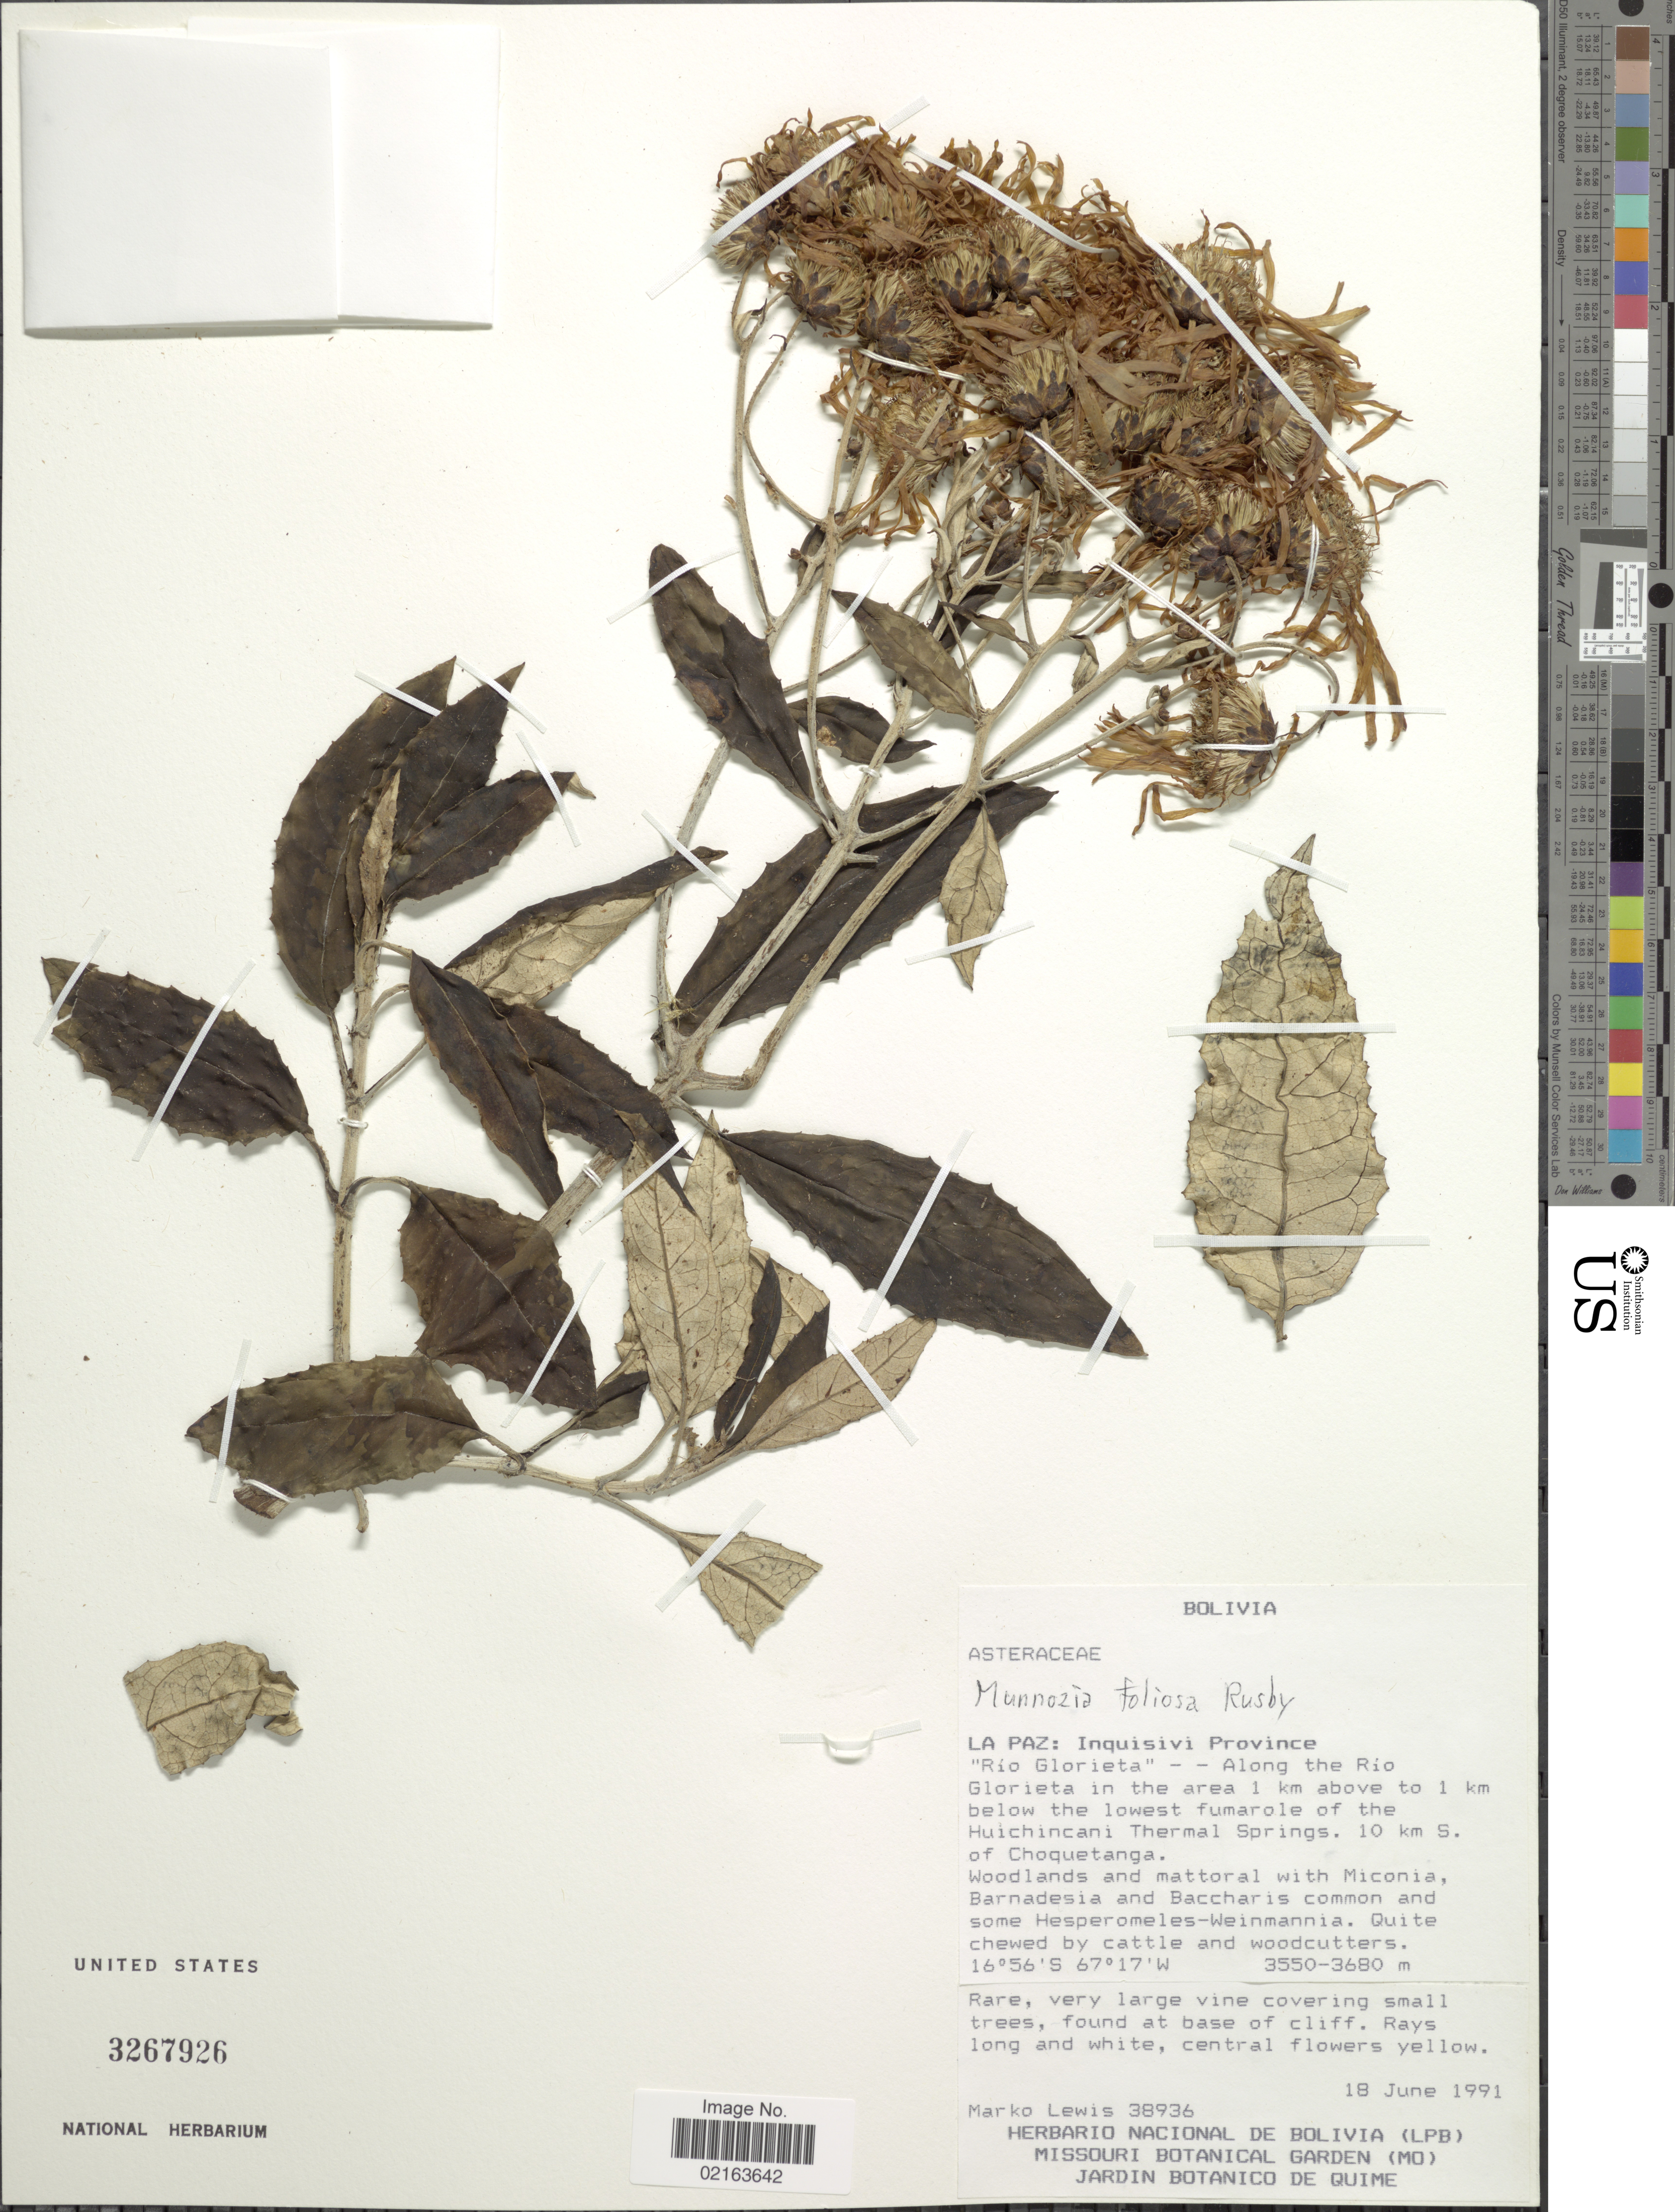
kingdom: Plantae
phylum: Tracheophyta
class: Magnoliopsida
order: Asterales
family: Asteraceae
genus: Munnozia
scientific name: Munnozia foliosa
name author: Rusby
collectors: M. A. Lewis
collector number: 38936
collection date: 1991-06-18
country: Bolivia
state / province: La Paz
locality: La Paz: Inquisivi Province. "Río Glorieta" - - Along the Río Glorieta in the area 1 km above to 1 km below the lowest fumarole of the Huichincani Thermal Springs. 10 km S. of Choquetanga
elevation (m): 3550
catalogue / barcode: US 3267926